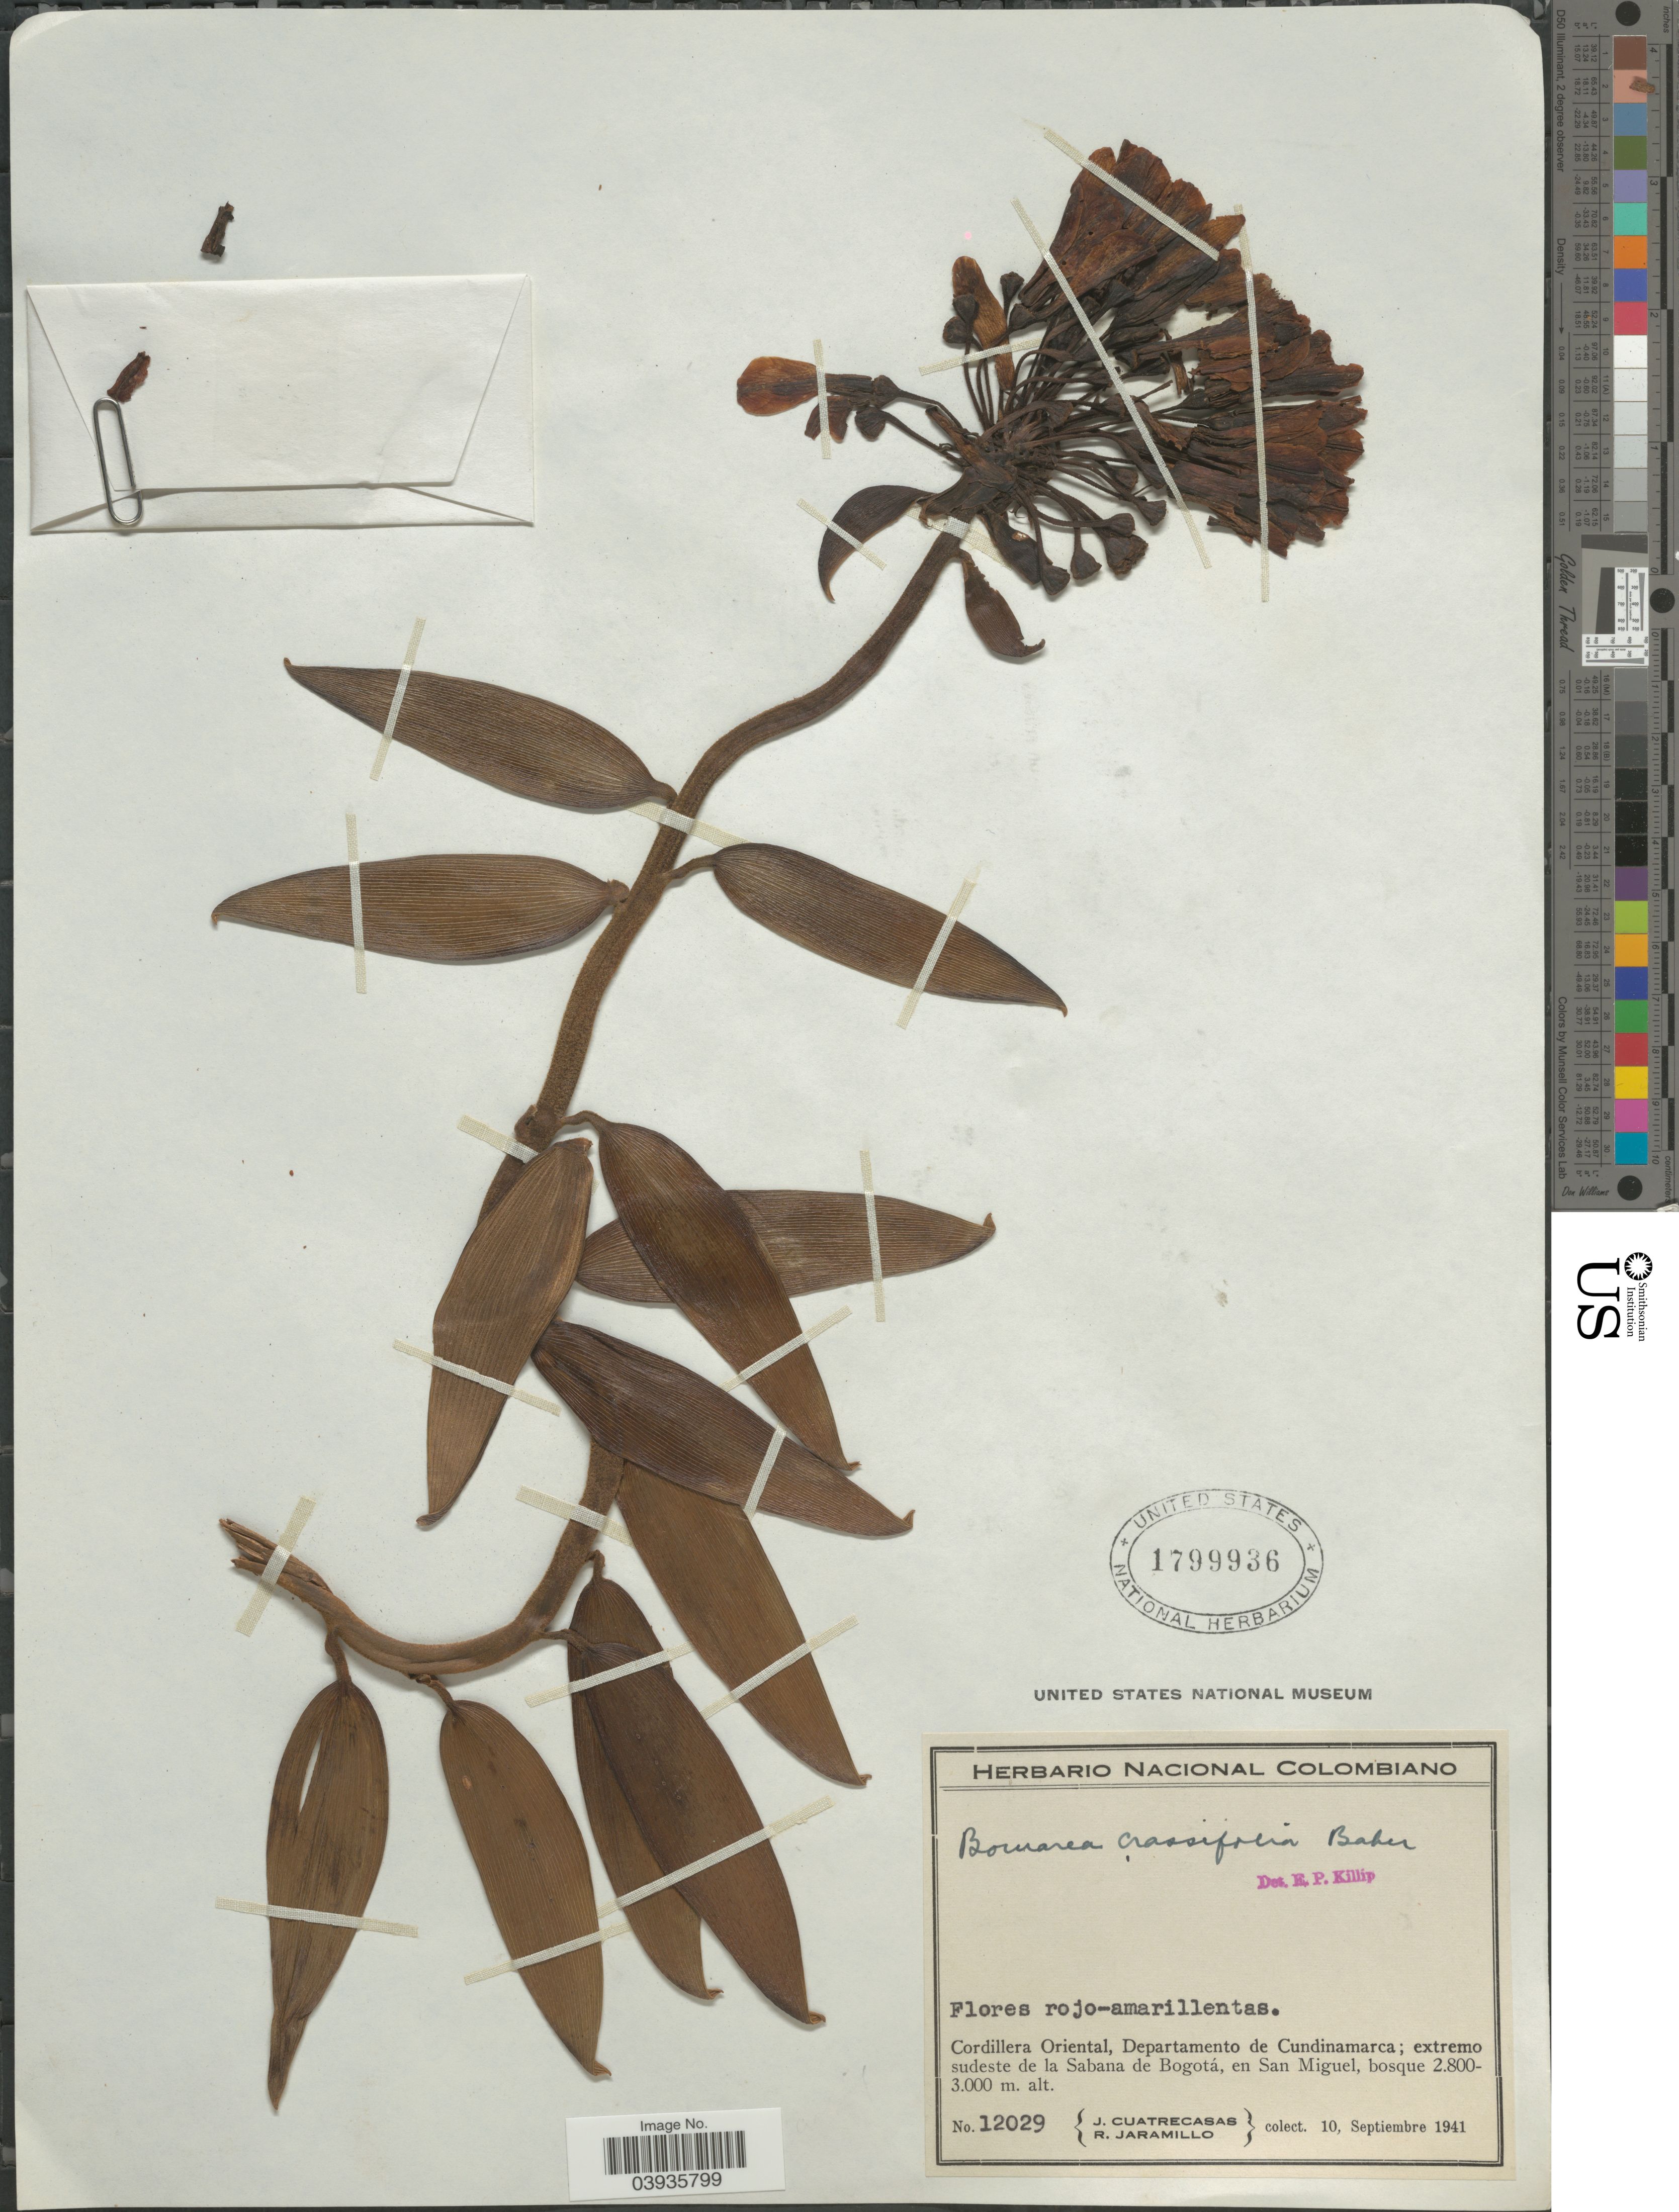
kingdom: Plantae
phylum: Tracheophyta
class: Liliopsida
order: Liliales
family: Alstroemeriaceae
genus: Bomarea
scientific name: Bomarea crassifolia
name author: Baker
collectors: J. Cuatrecasas & R. Jaramillo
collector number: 12029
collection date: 1941-09-10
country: Colombia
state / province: Cundinamarca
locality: Cordillera Oriental, Departamento de Cundinamarca; extremo sudeste de la Sabana de Bogotá, en San Miguel.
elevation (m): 2800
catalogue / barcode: US 1799936